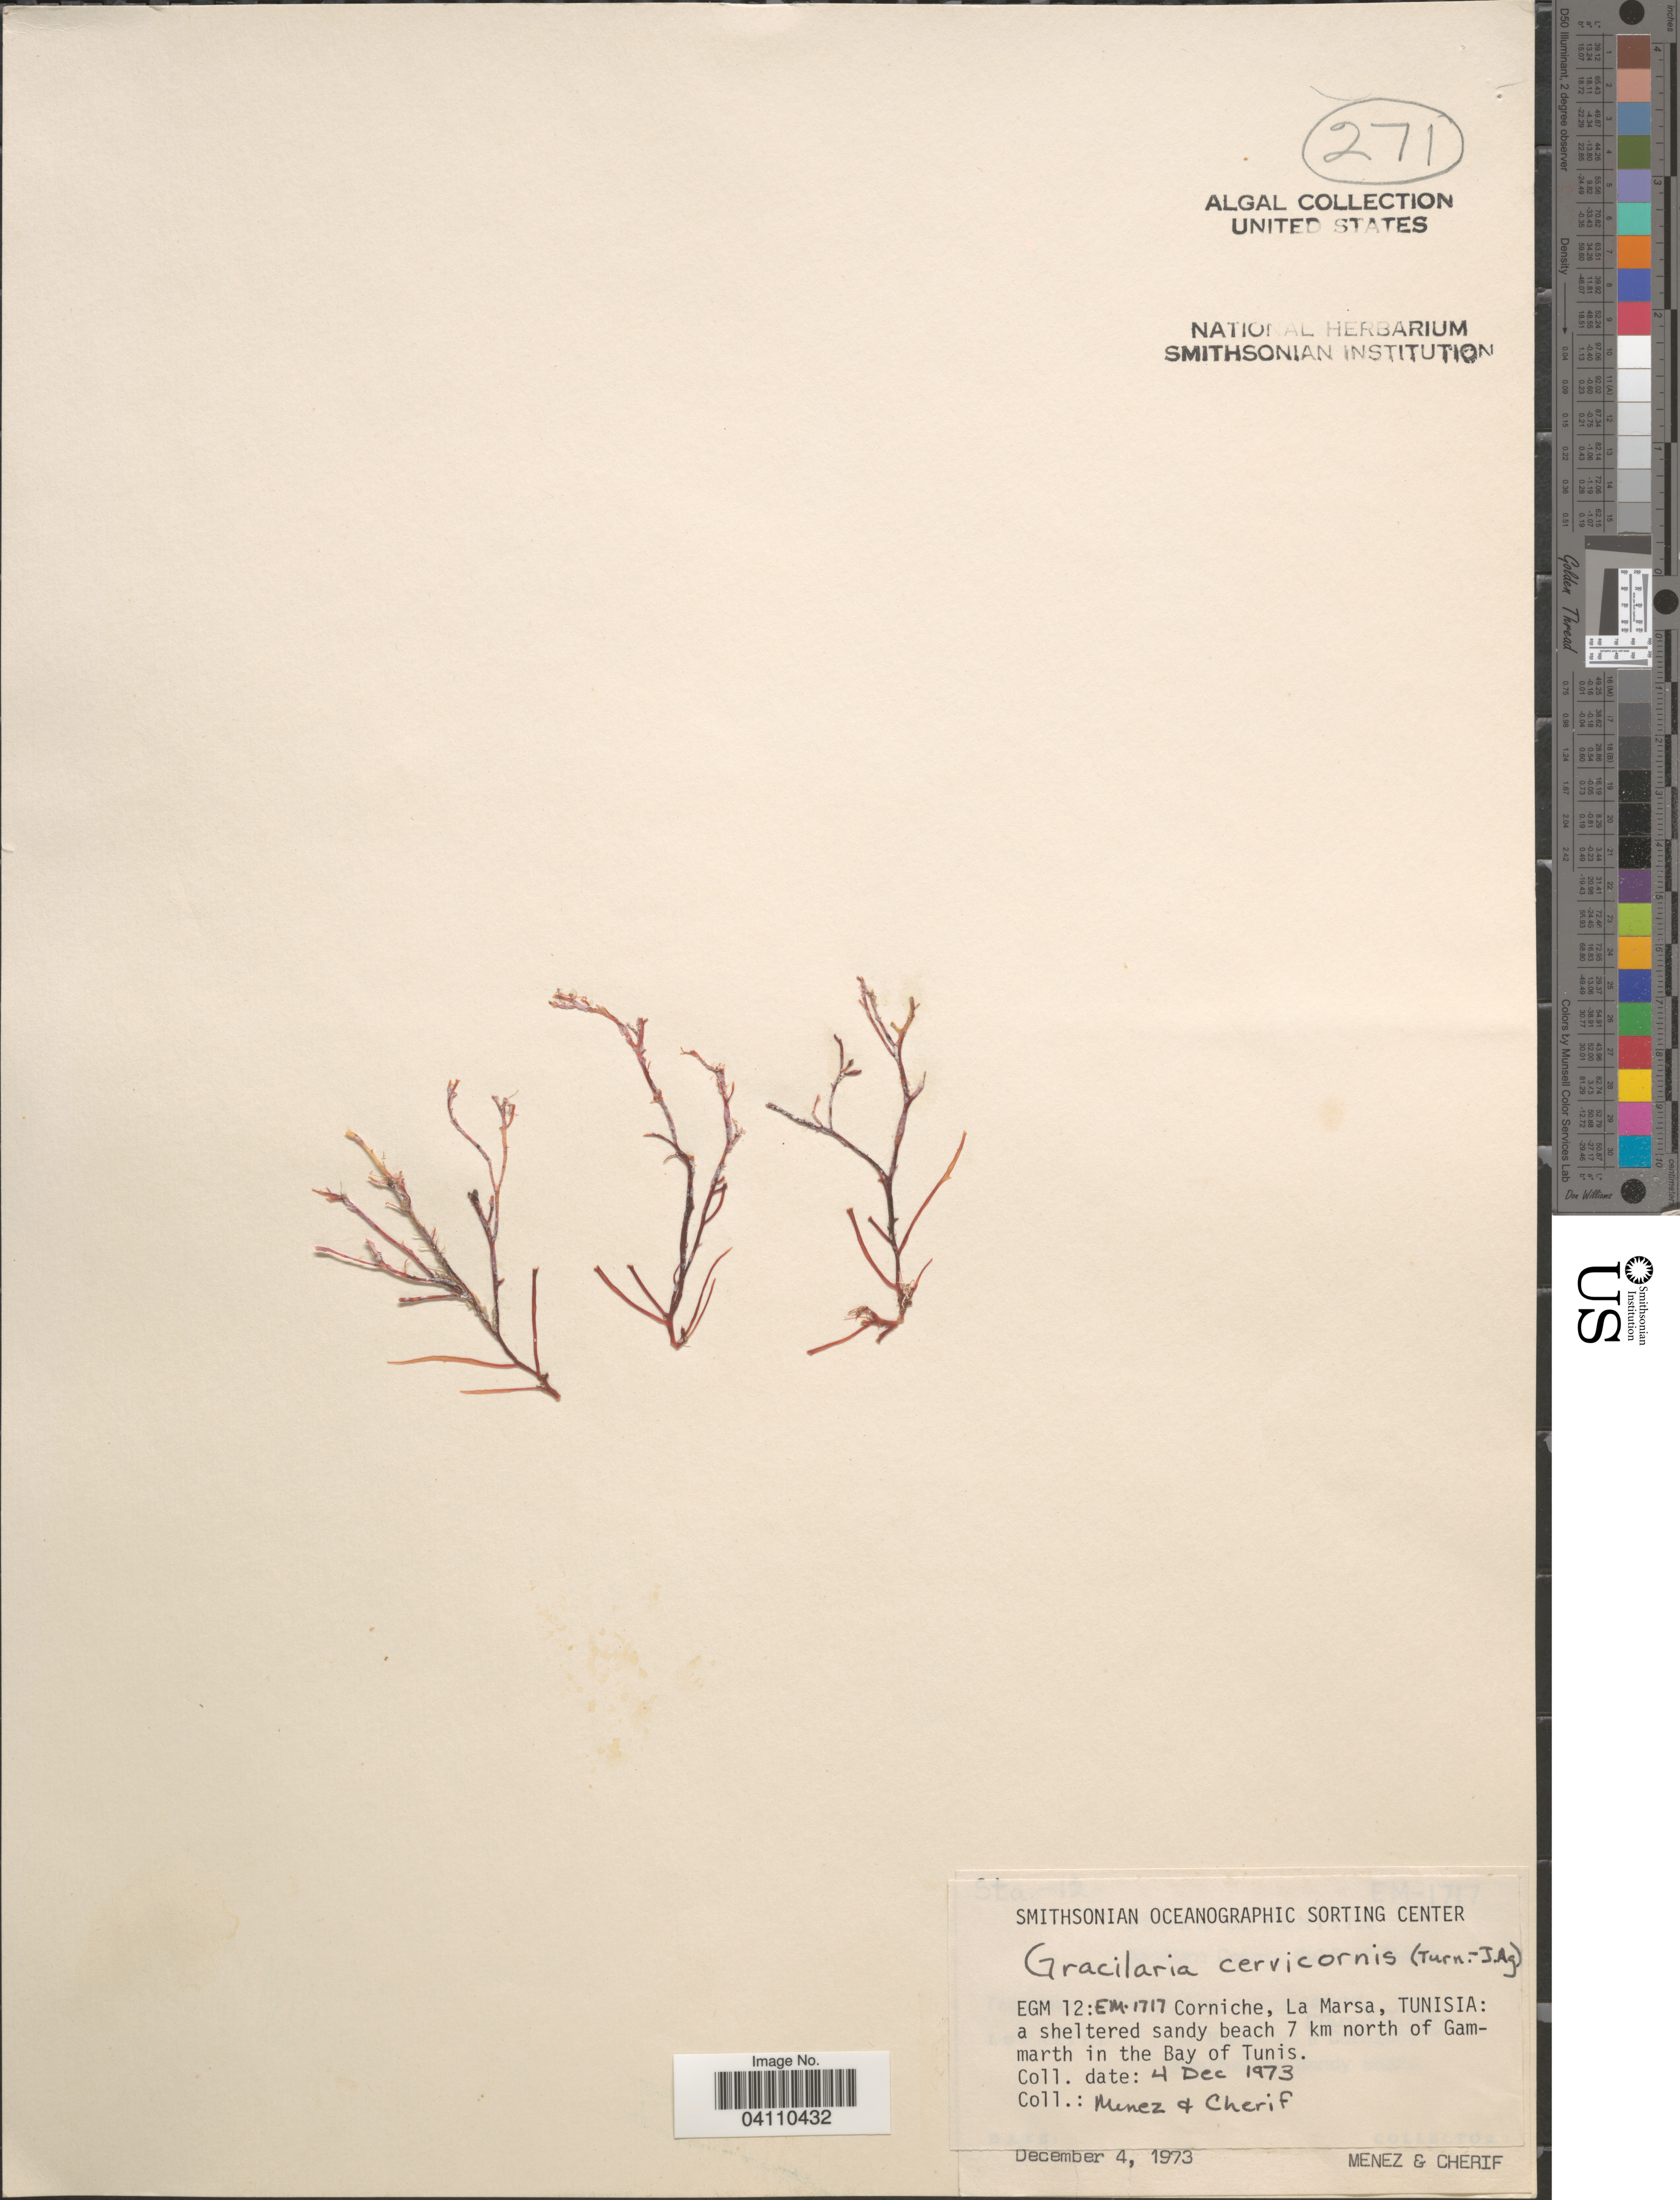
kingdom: Plantae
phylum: Rhodophyta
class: Florideophyceae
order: Gracilariales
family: Gracilariaceae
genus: Gracilaria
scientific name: Gracilaria cervicornis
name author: (Turner) J. Agardh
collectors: Menez & -. Cherif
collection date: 1973-12-04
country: Tunisia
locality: EGM 12: EM-1717 Corniche, La Marsa, Tunisia: a sheltered sandy beach 7 km north of Gammarth in the Bay of Tunis.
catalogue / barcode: US 240468